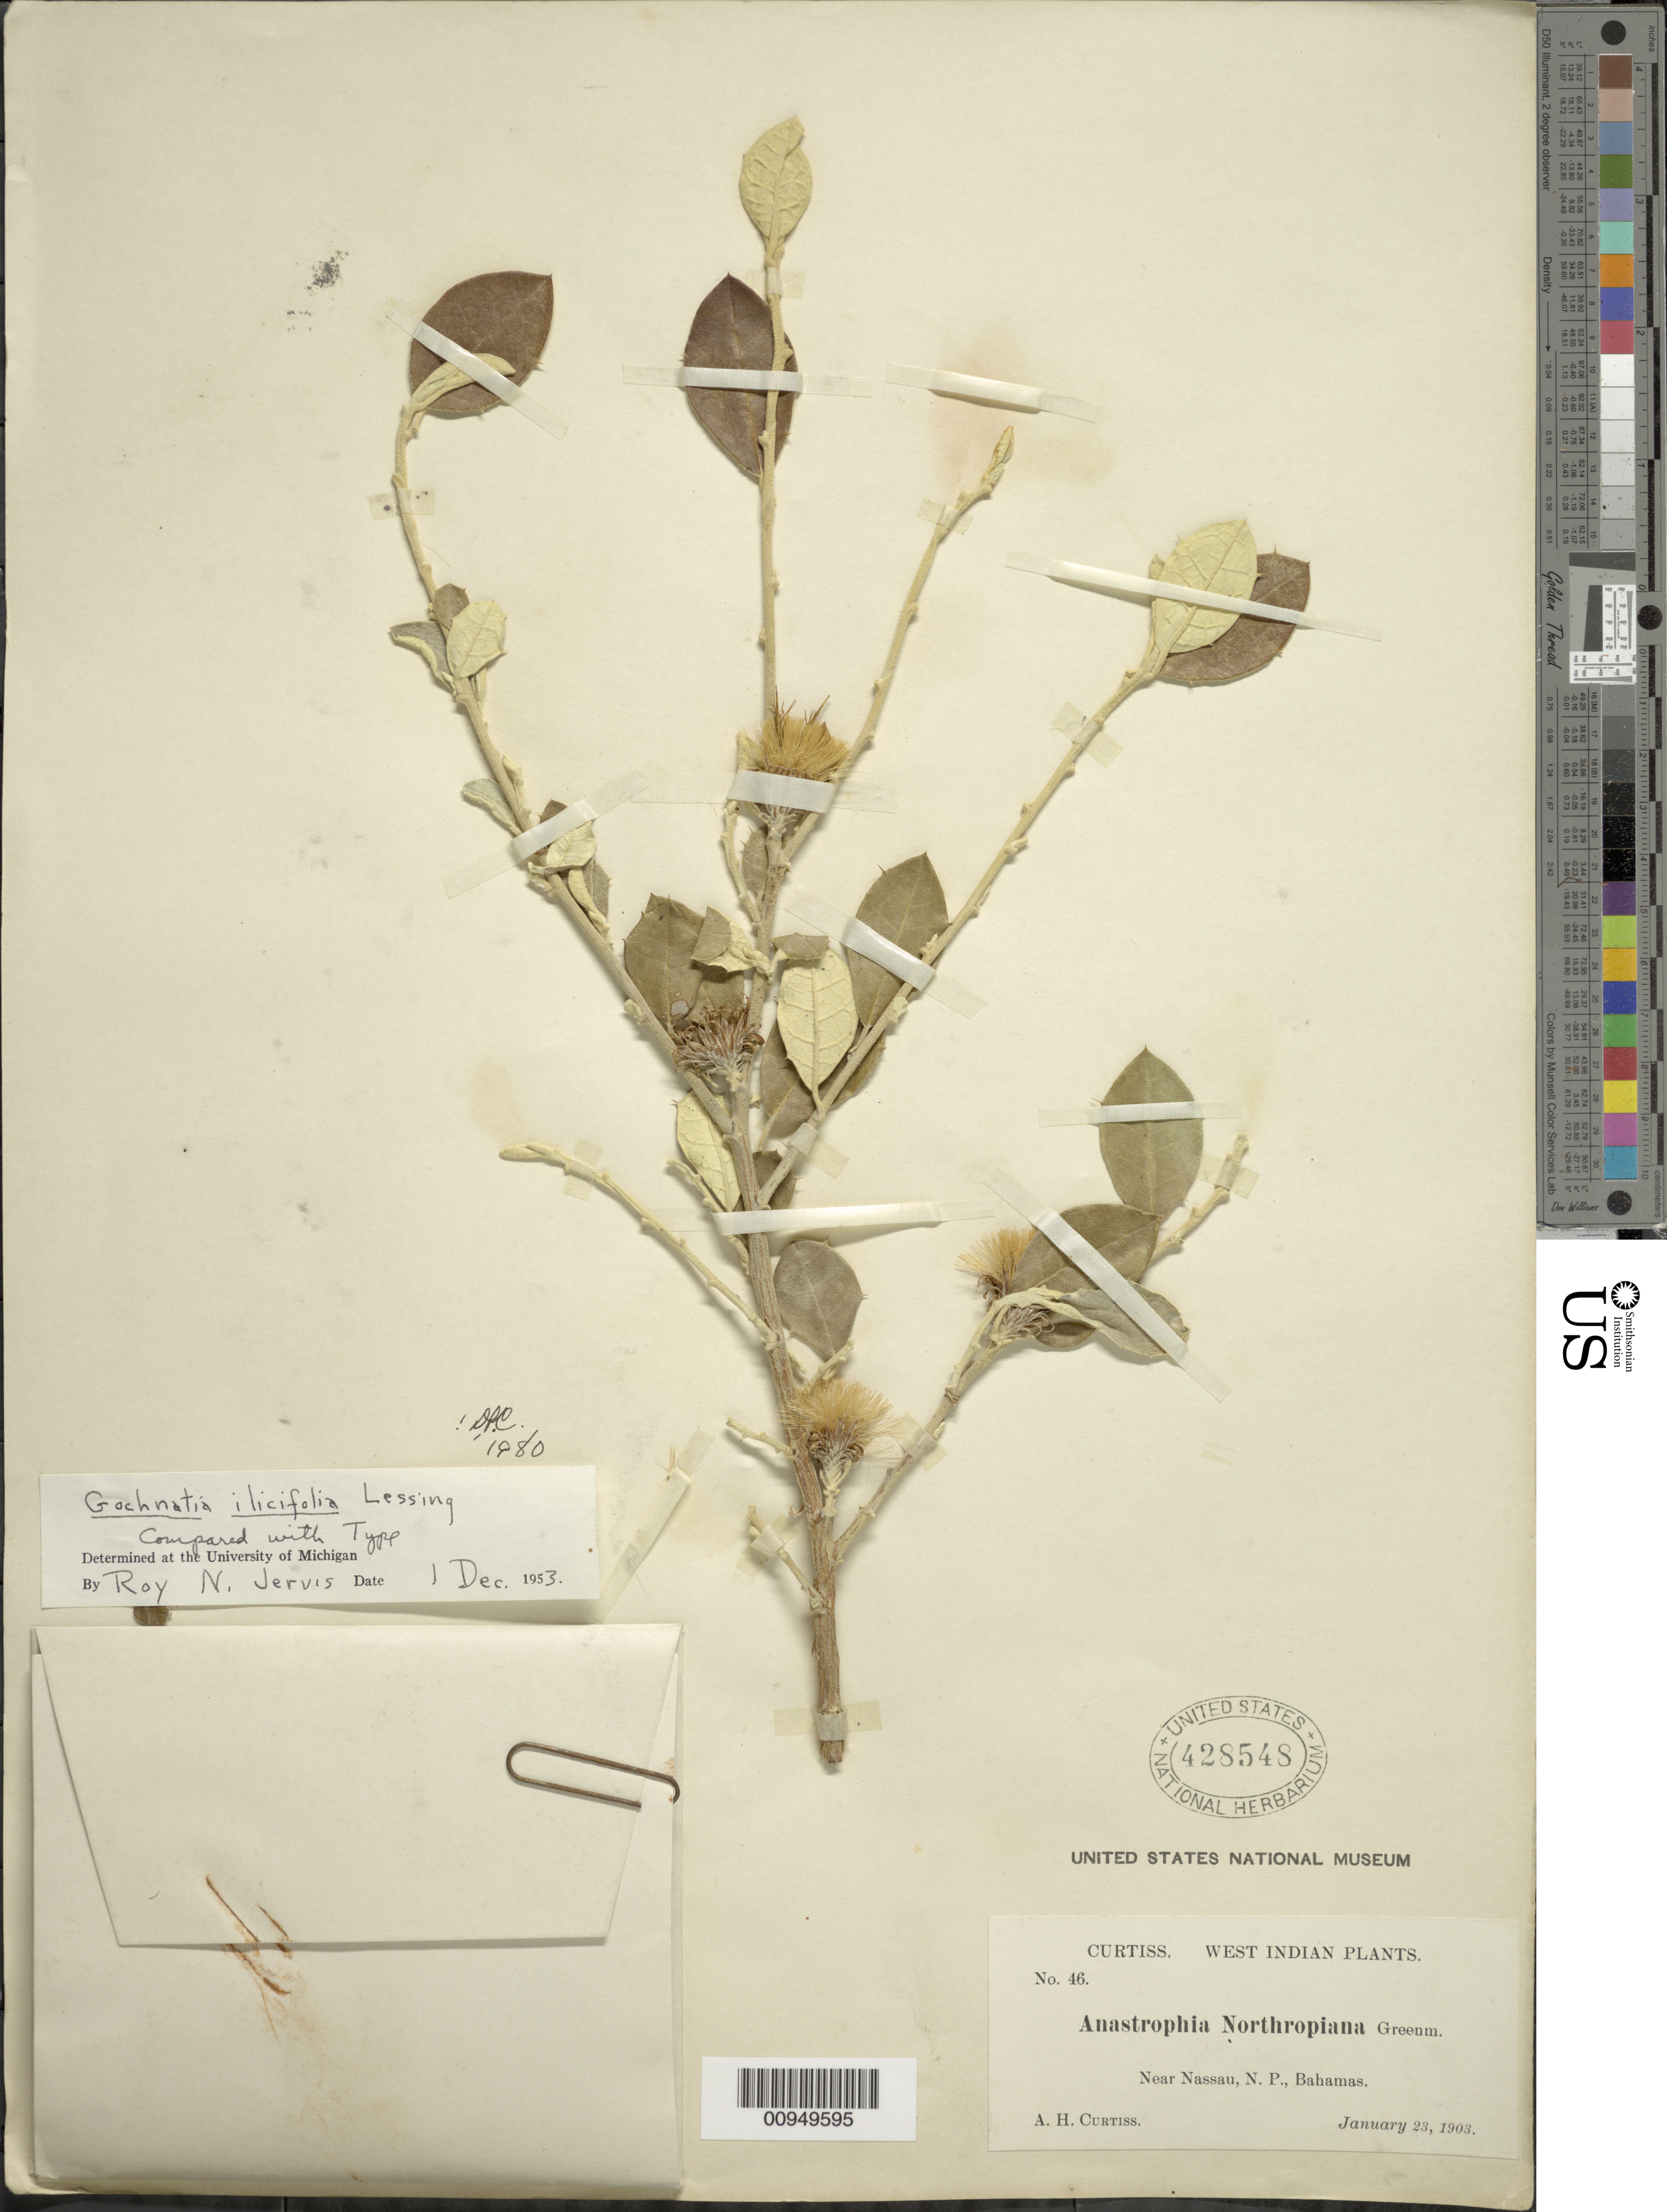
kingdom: Plantae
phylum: Tracheophyta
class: Magnoliopsida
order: Asterales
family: Asteraceae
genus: Anastraphia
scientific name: Anastraphia ilicifolia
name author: D. Don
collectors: A. H. Curtiss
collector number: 46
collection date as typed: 23 Jan 1903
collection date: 1903-01-23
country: Bahamas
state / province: New Providence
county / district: Nassau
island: New Providence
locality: Near Nassau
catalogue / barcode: US 428548